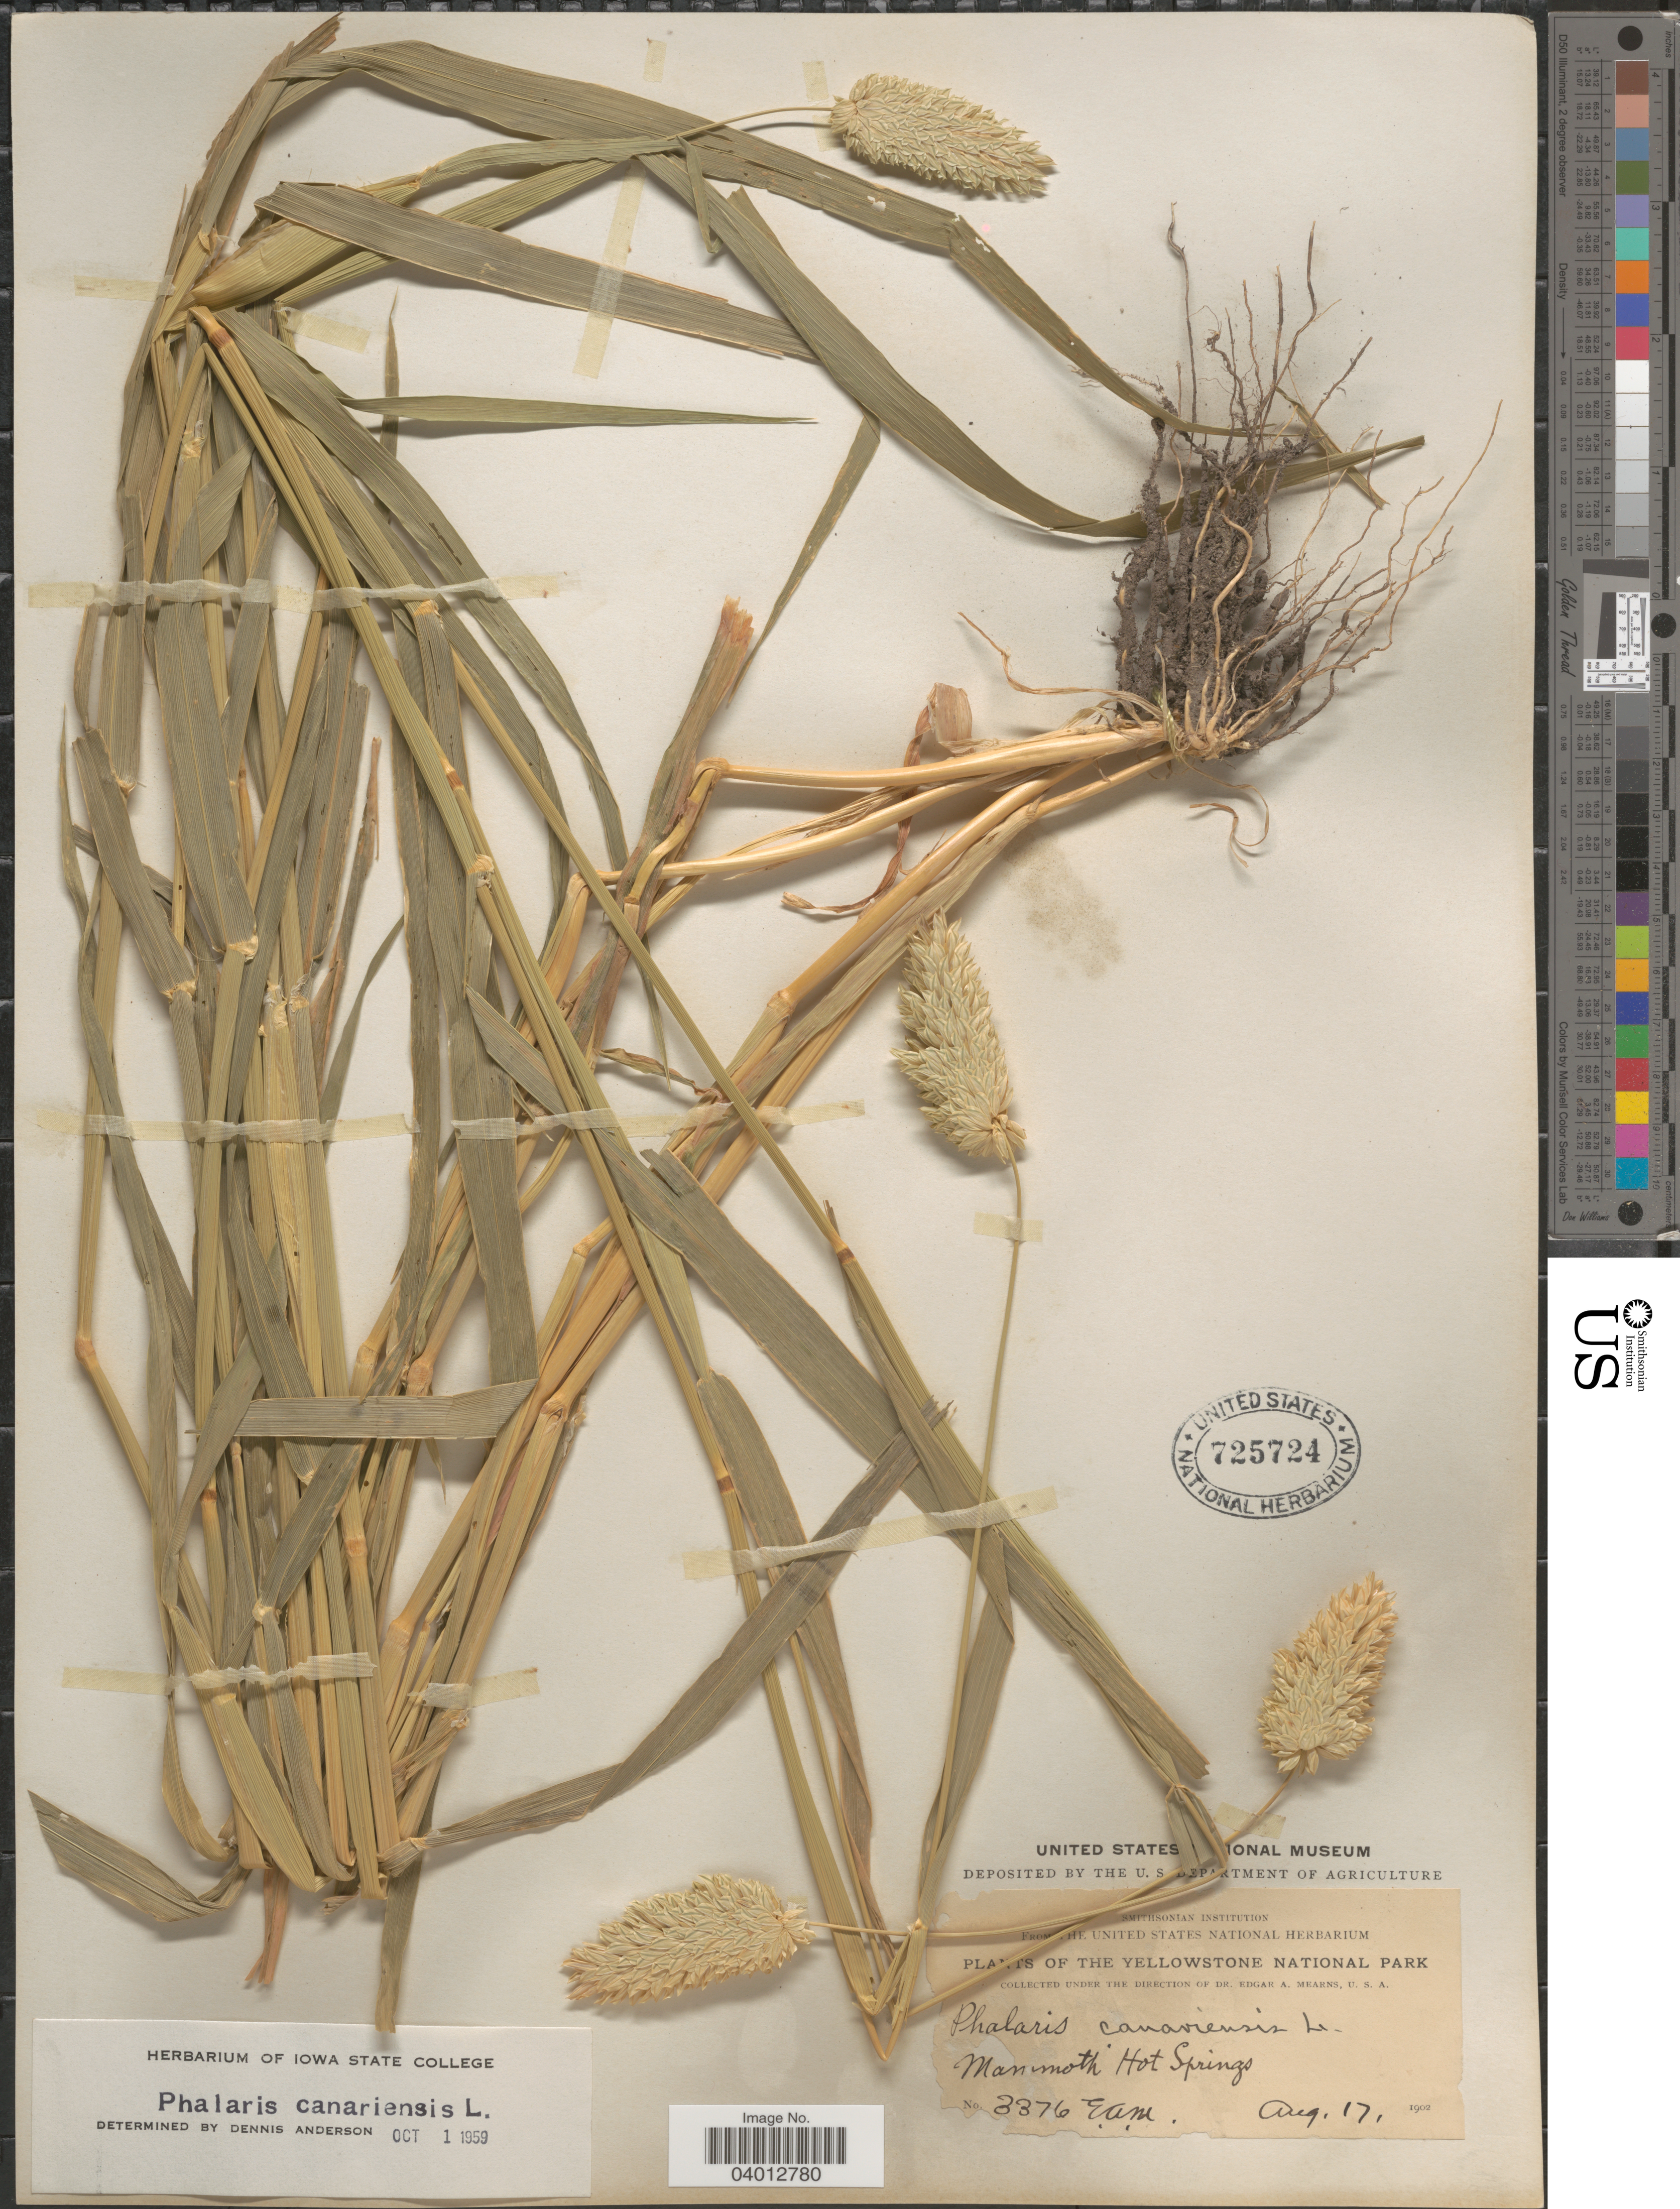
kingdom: Plantae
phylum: Tracheophyta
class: Liliopsida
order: Poales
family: Poaceae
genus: Phalaris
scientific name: Phalaris canariensis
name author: L.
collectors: E. A. Mearns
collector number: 3376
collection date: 1902-08-17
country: United States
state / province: Wyoming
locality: The Yellowstone National Park. Mammoth Hot Springs.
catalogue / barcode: US 725724